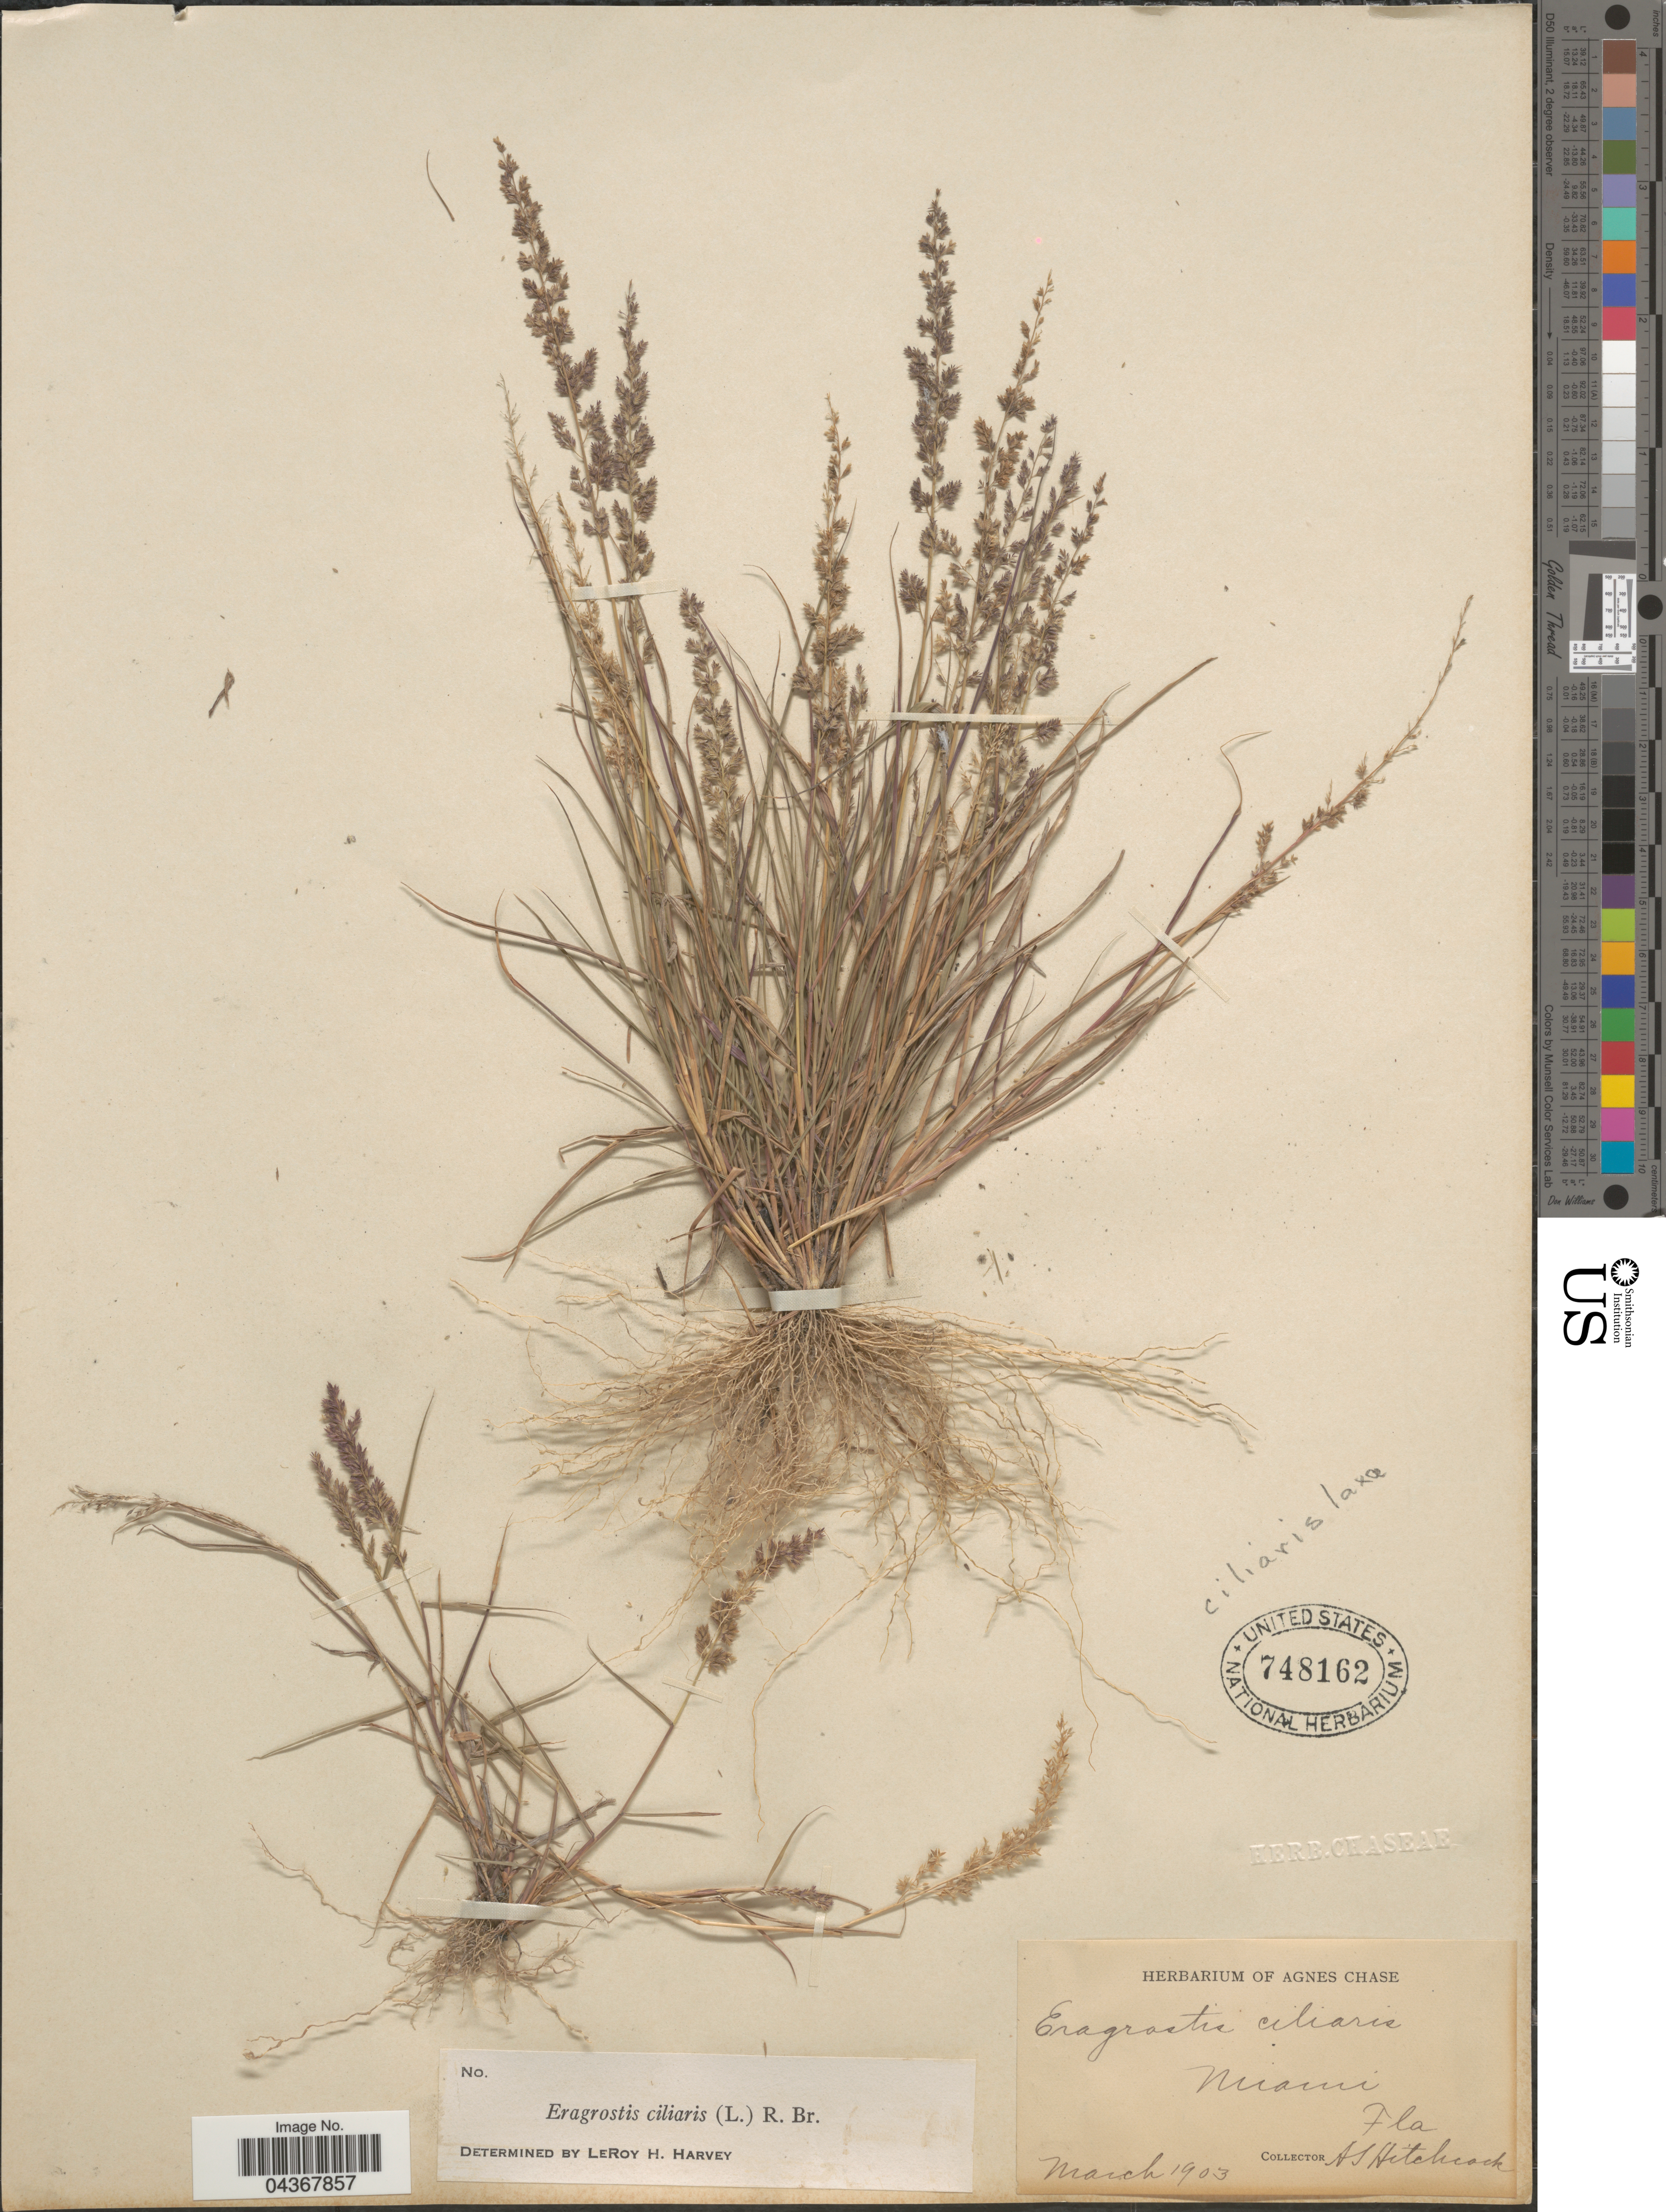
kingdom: Plantae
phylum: Tracheophyta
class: Liliopsida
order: Poales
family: Poaceae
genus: Eragrostis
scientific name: Eragrostis ciliaris var. laxa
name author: Kuntze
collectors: A. Hichcock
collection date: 1903-03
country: United States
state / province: Florida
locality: Miami.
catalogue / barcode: US 748162